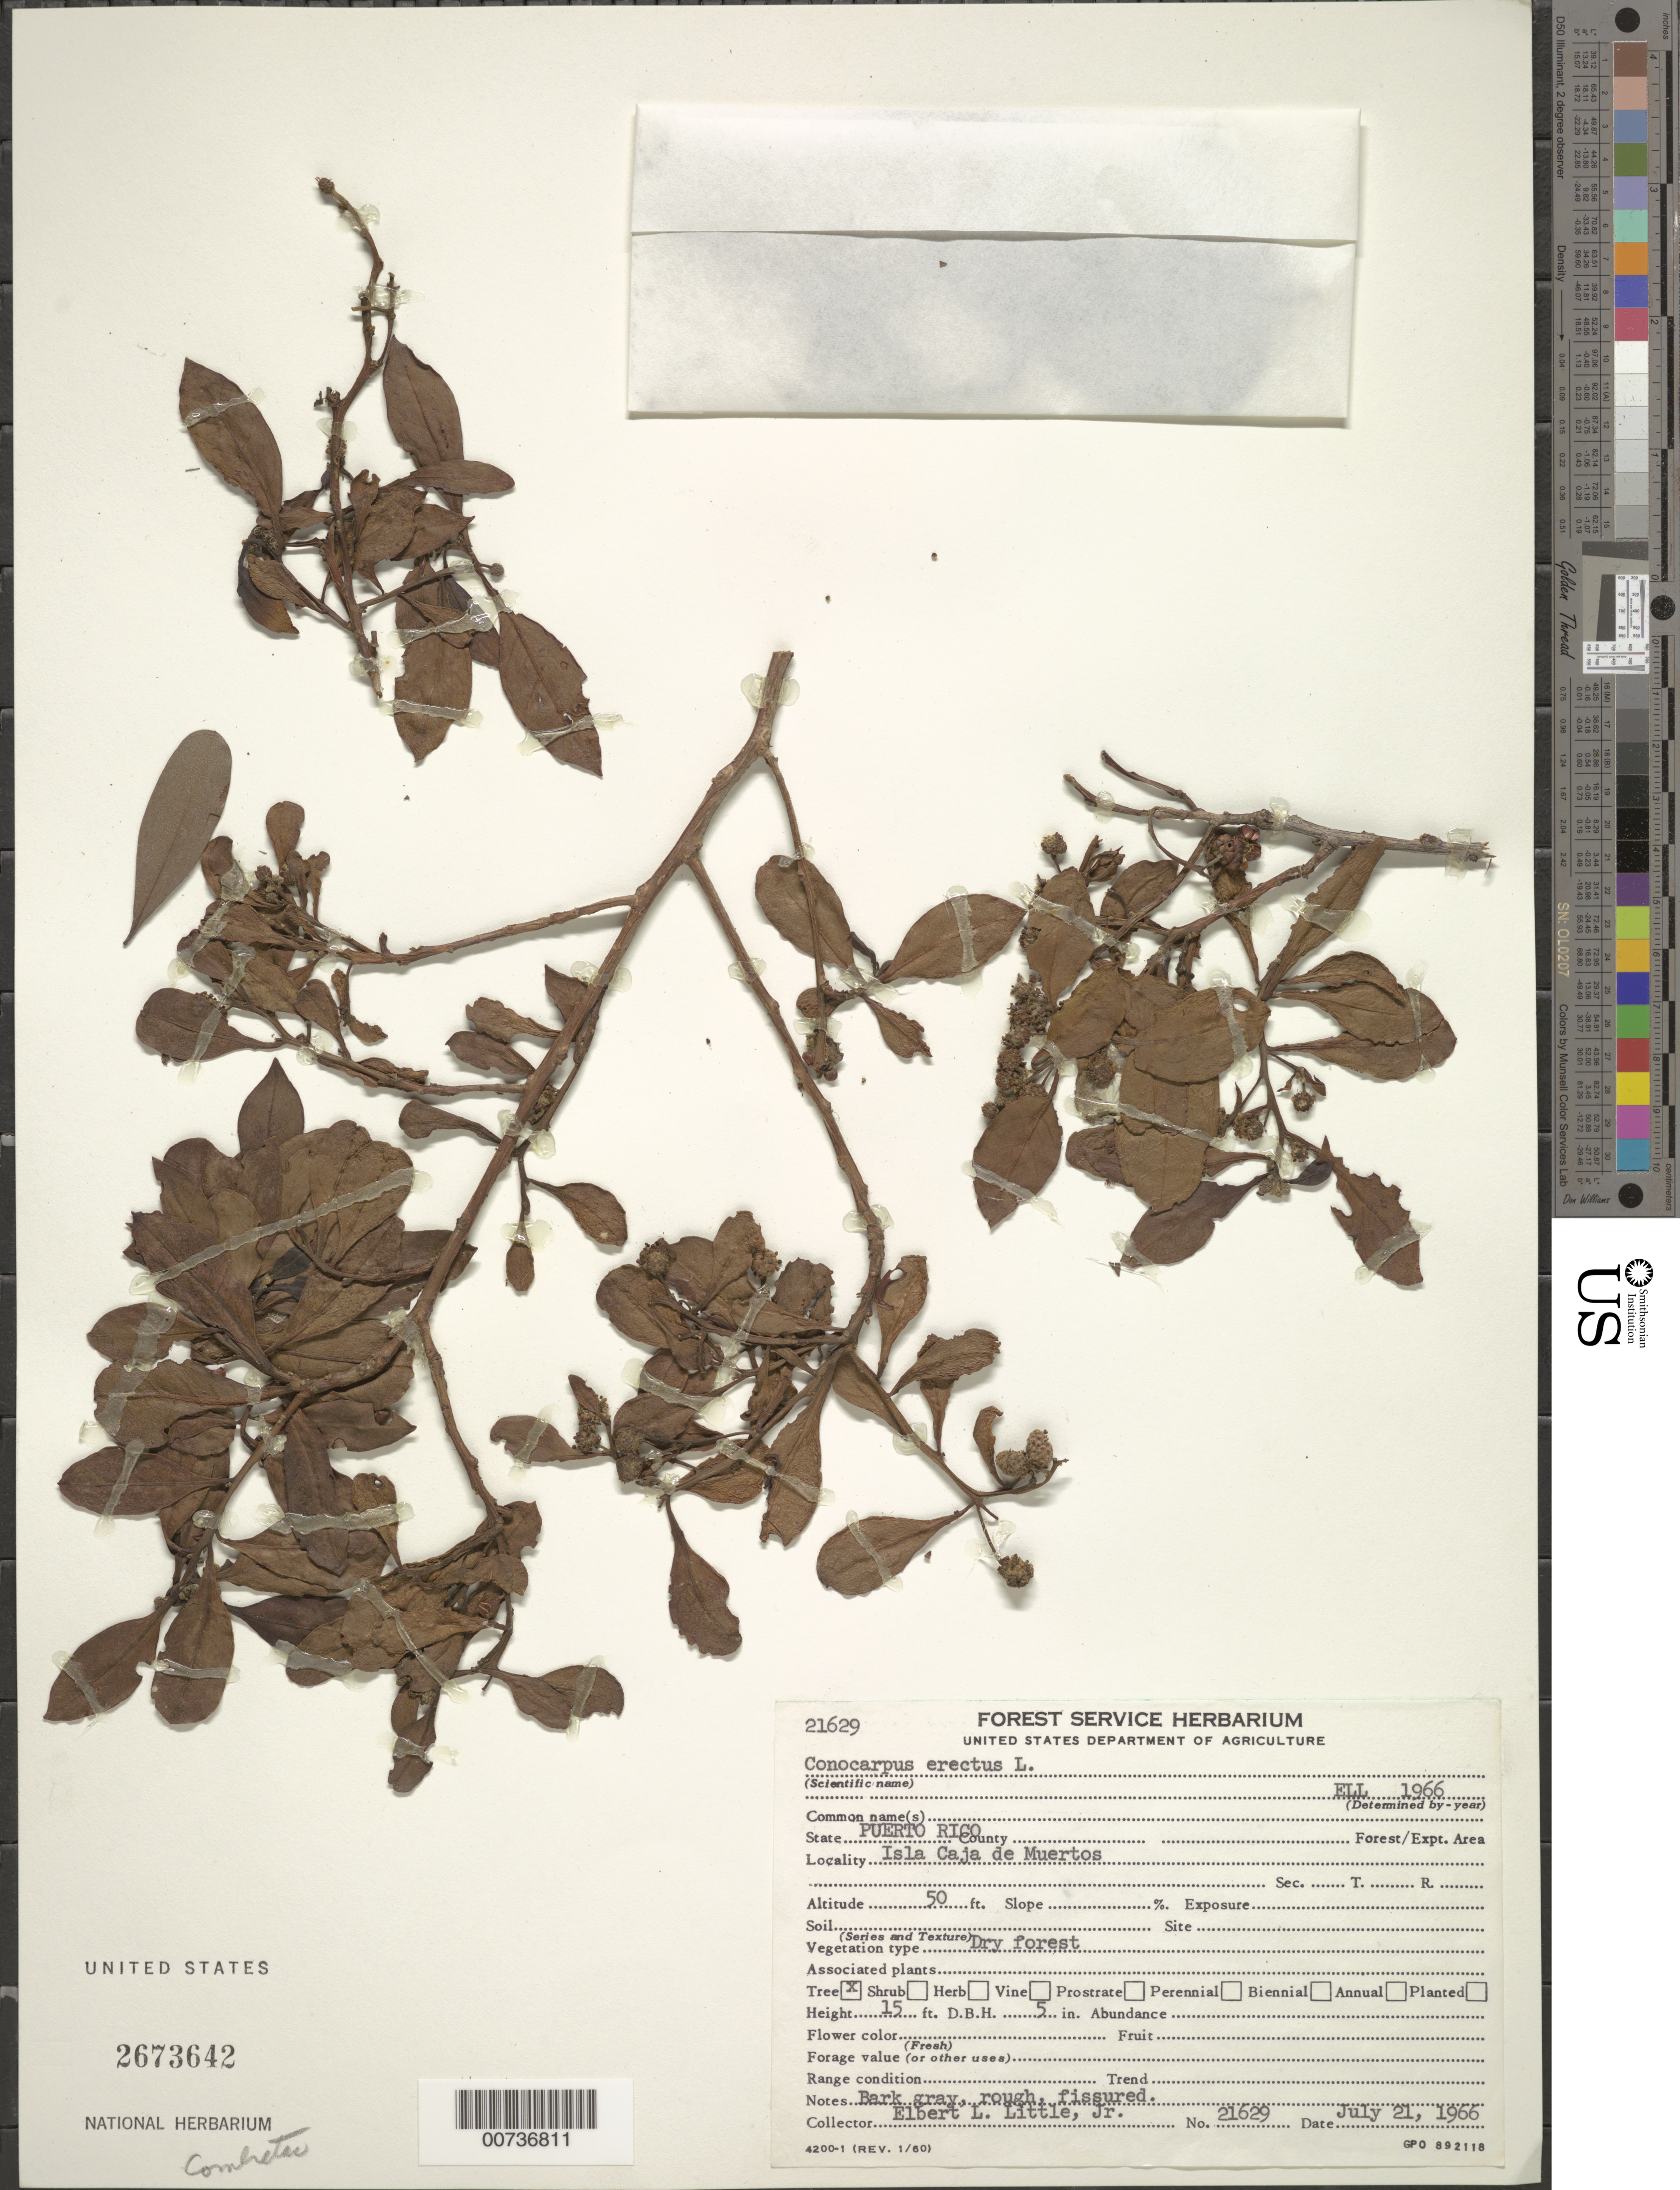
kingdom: Plantae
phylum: Tracheophyta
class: Magnoliopsida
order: Myrtales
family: Combretaceae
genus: Conocarpus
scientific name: Conocarpus erectus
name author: L.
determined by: Little, Elbert L., Jr., (FSSR), United States Department of Agriculture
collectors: E. L. Little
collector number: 21629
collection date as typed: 21 Jul 1966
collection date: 1966-07-21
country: Puerto Rico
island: Caja de Muerto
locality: Isla Caja de Muertos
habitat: Dry forest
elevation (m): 15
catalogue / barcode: US 2673642